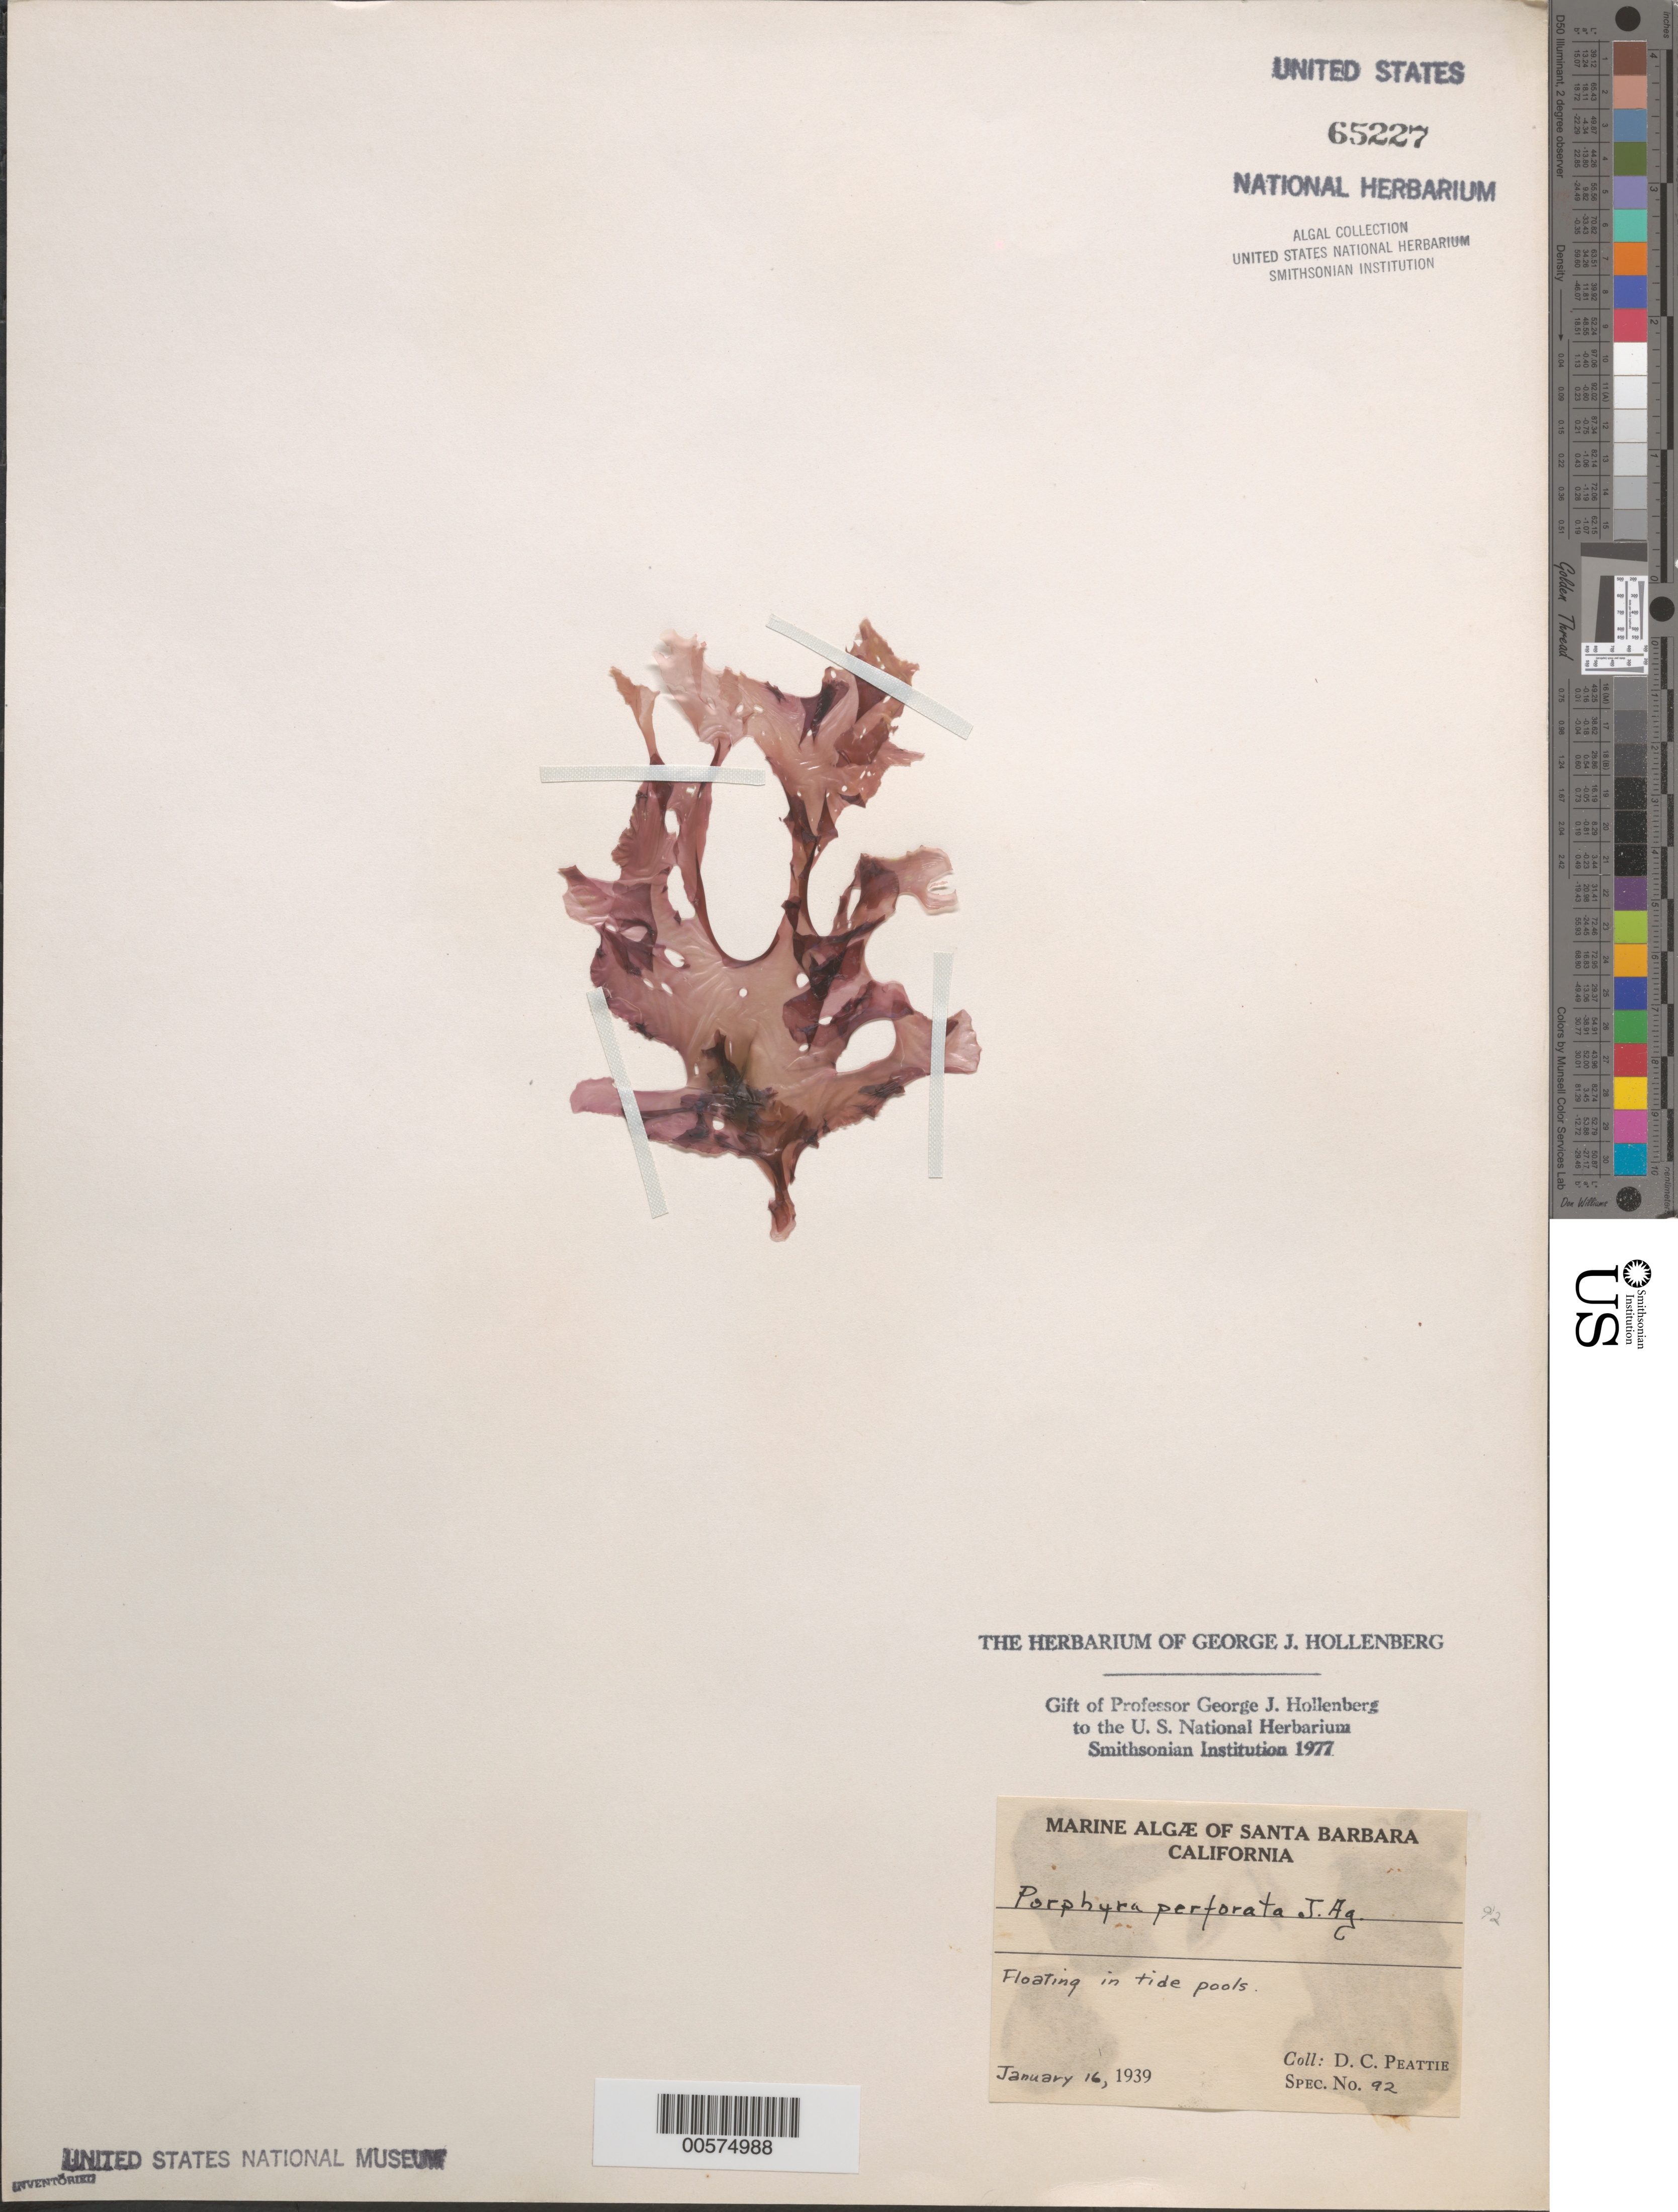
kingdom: Plantae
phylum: Rhodophyta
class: Bangiophyceae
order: Bangiales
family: Bangiaceae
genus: Pyropia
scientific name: Pyropia perforata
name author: (J. Agardh) S.C. Lindstrom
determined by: Algae name updating Project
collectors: D. Peattie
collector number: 92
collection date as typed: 16 Jan 1939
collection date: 1939-01-16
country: United States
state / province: California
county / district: Santa Barbara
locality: Santa Barbara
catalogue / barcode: US 65227